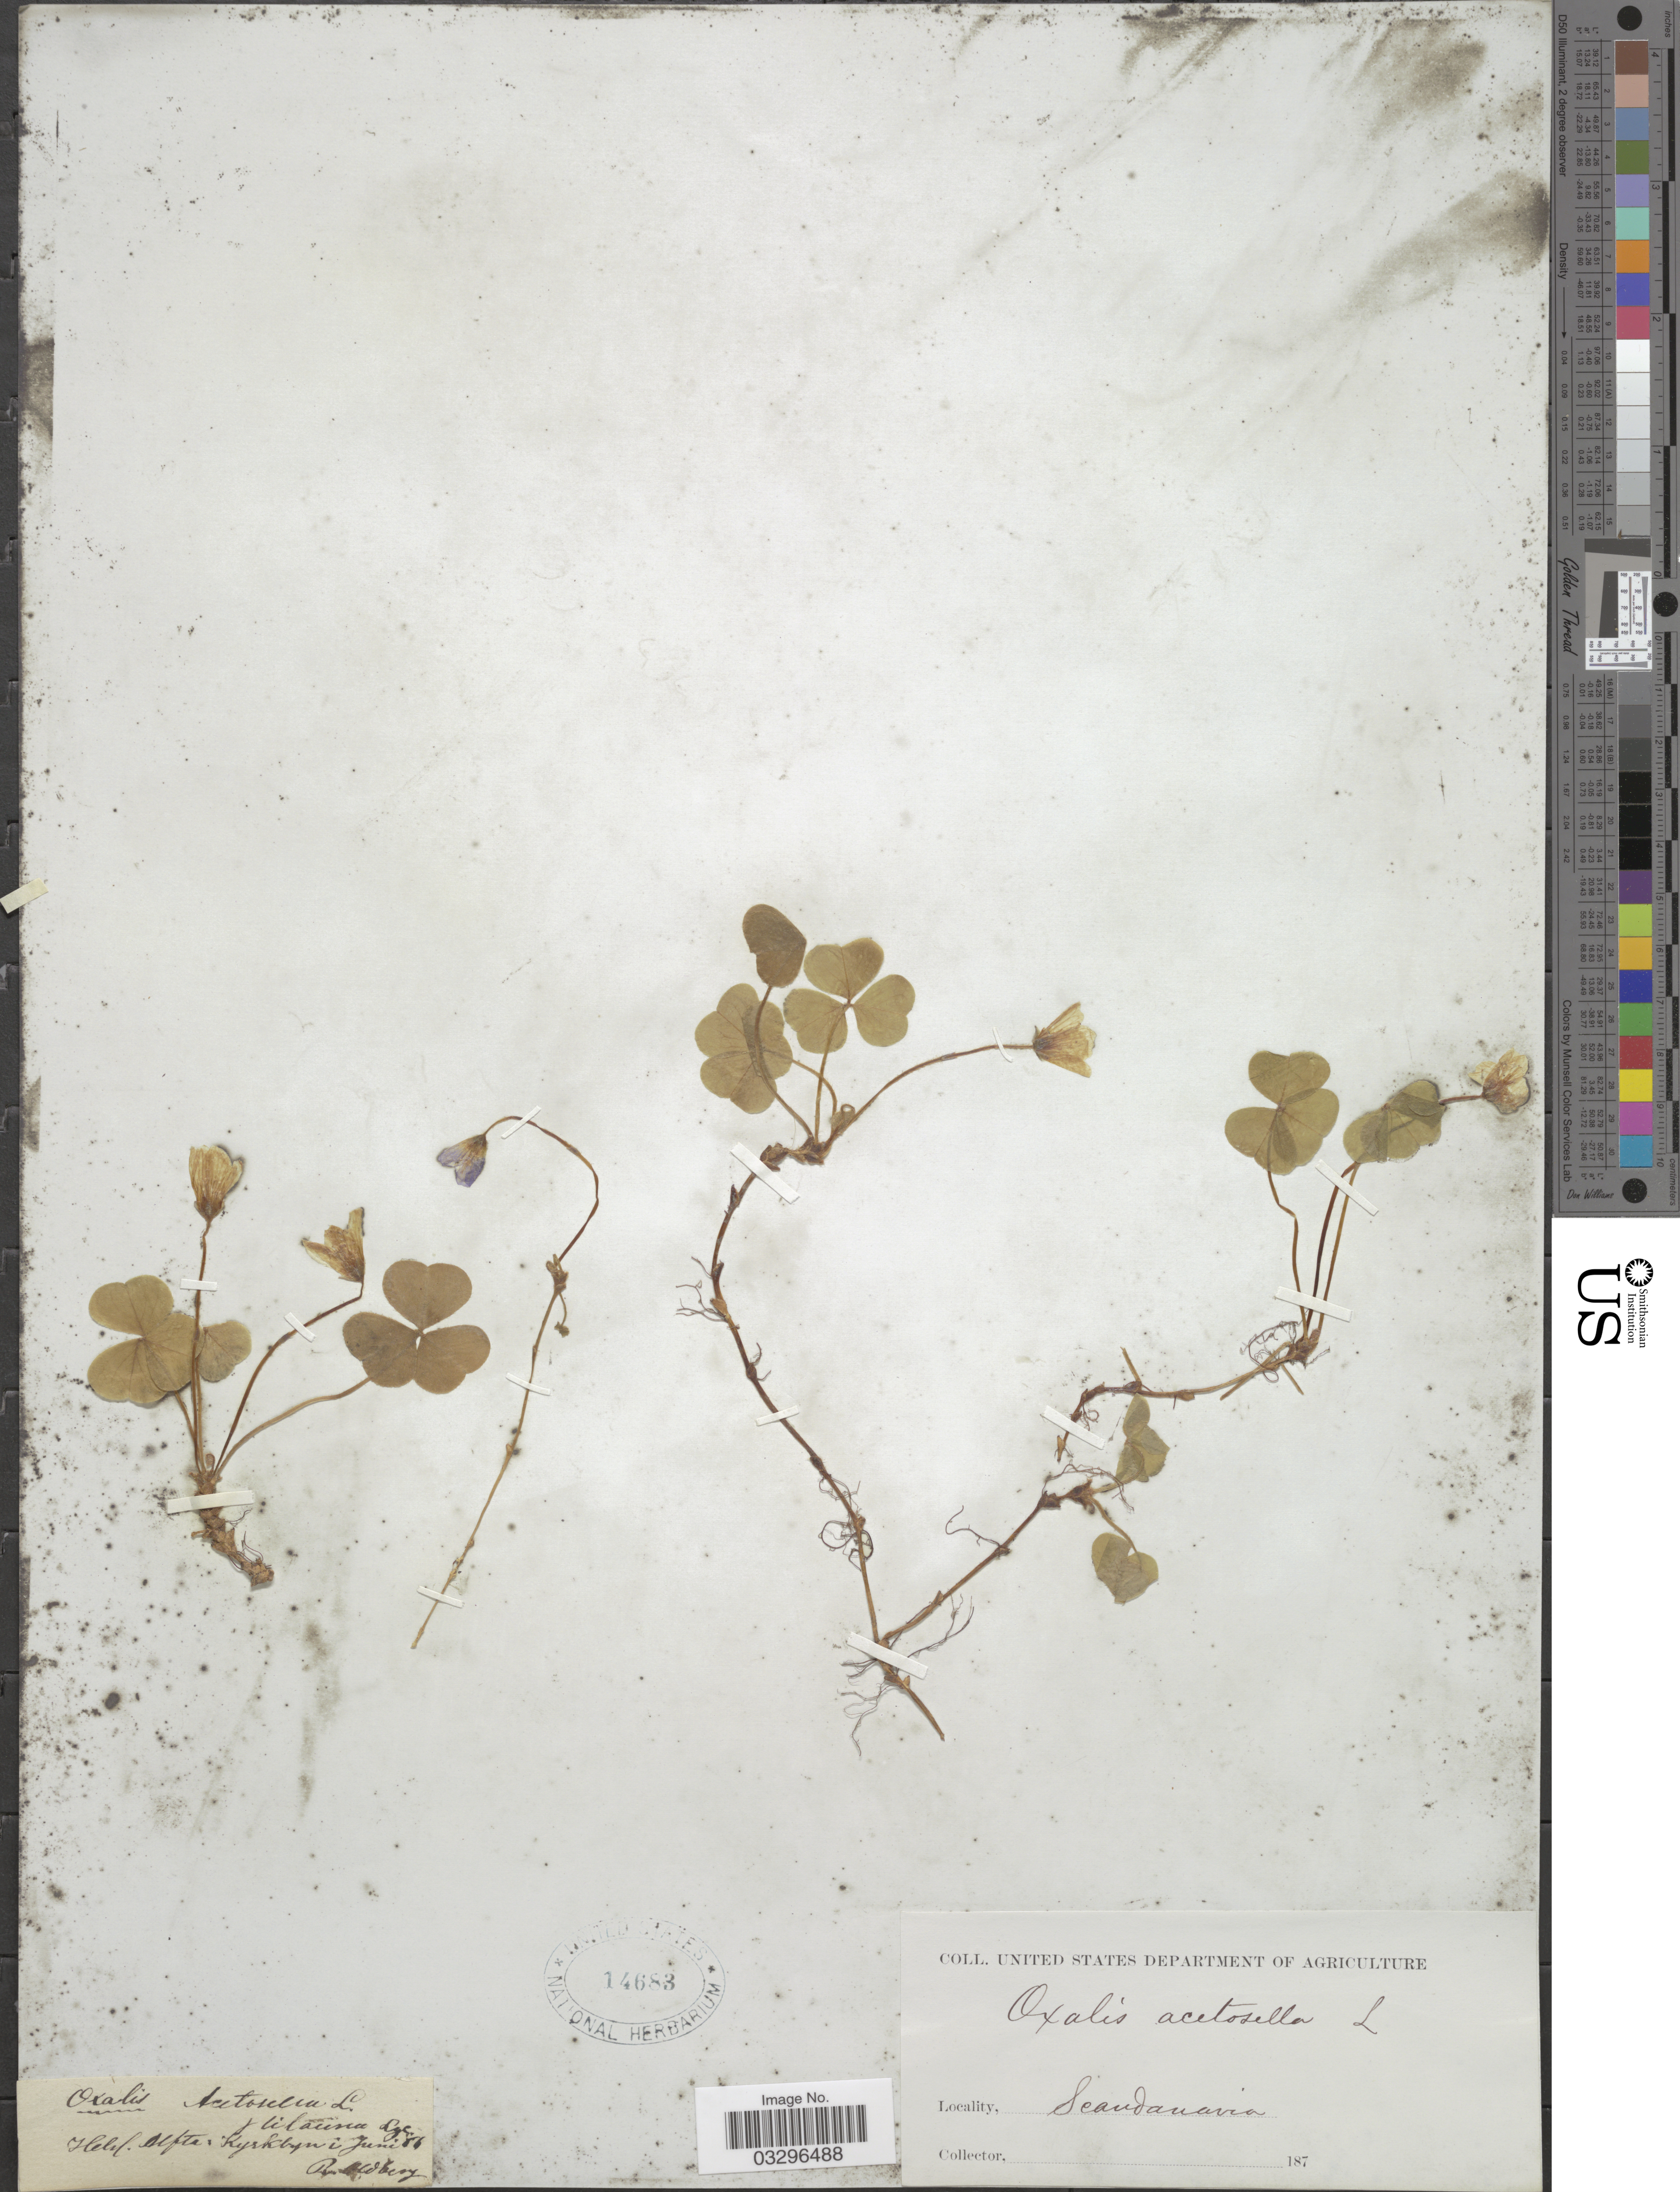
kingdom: Plantae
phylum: Tracheophyta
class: Magnoliopsida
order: Oxalidales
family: Oxalidaceae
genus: Oxalis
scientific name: Oxalis acetosella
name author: L.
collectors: R. Oldberg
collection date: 1886-06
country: Sweden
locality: Helv. Alfta: Kyrkbyn. Scandanavia.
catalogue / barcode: US 14683